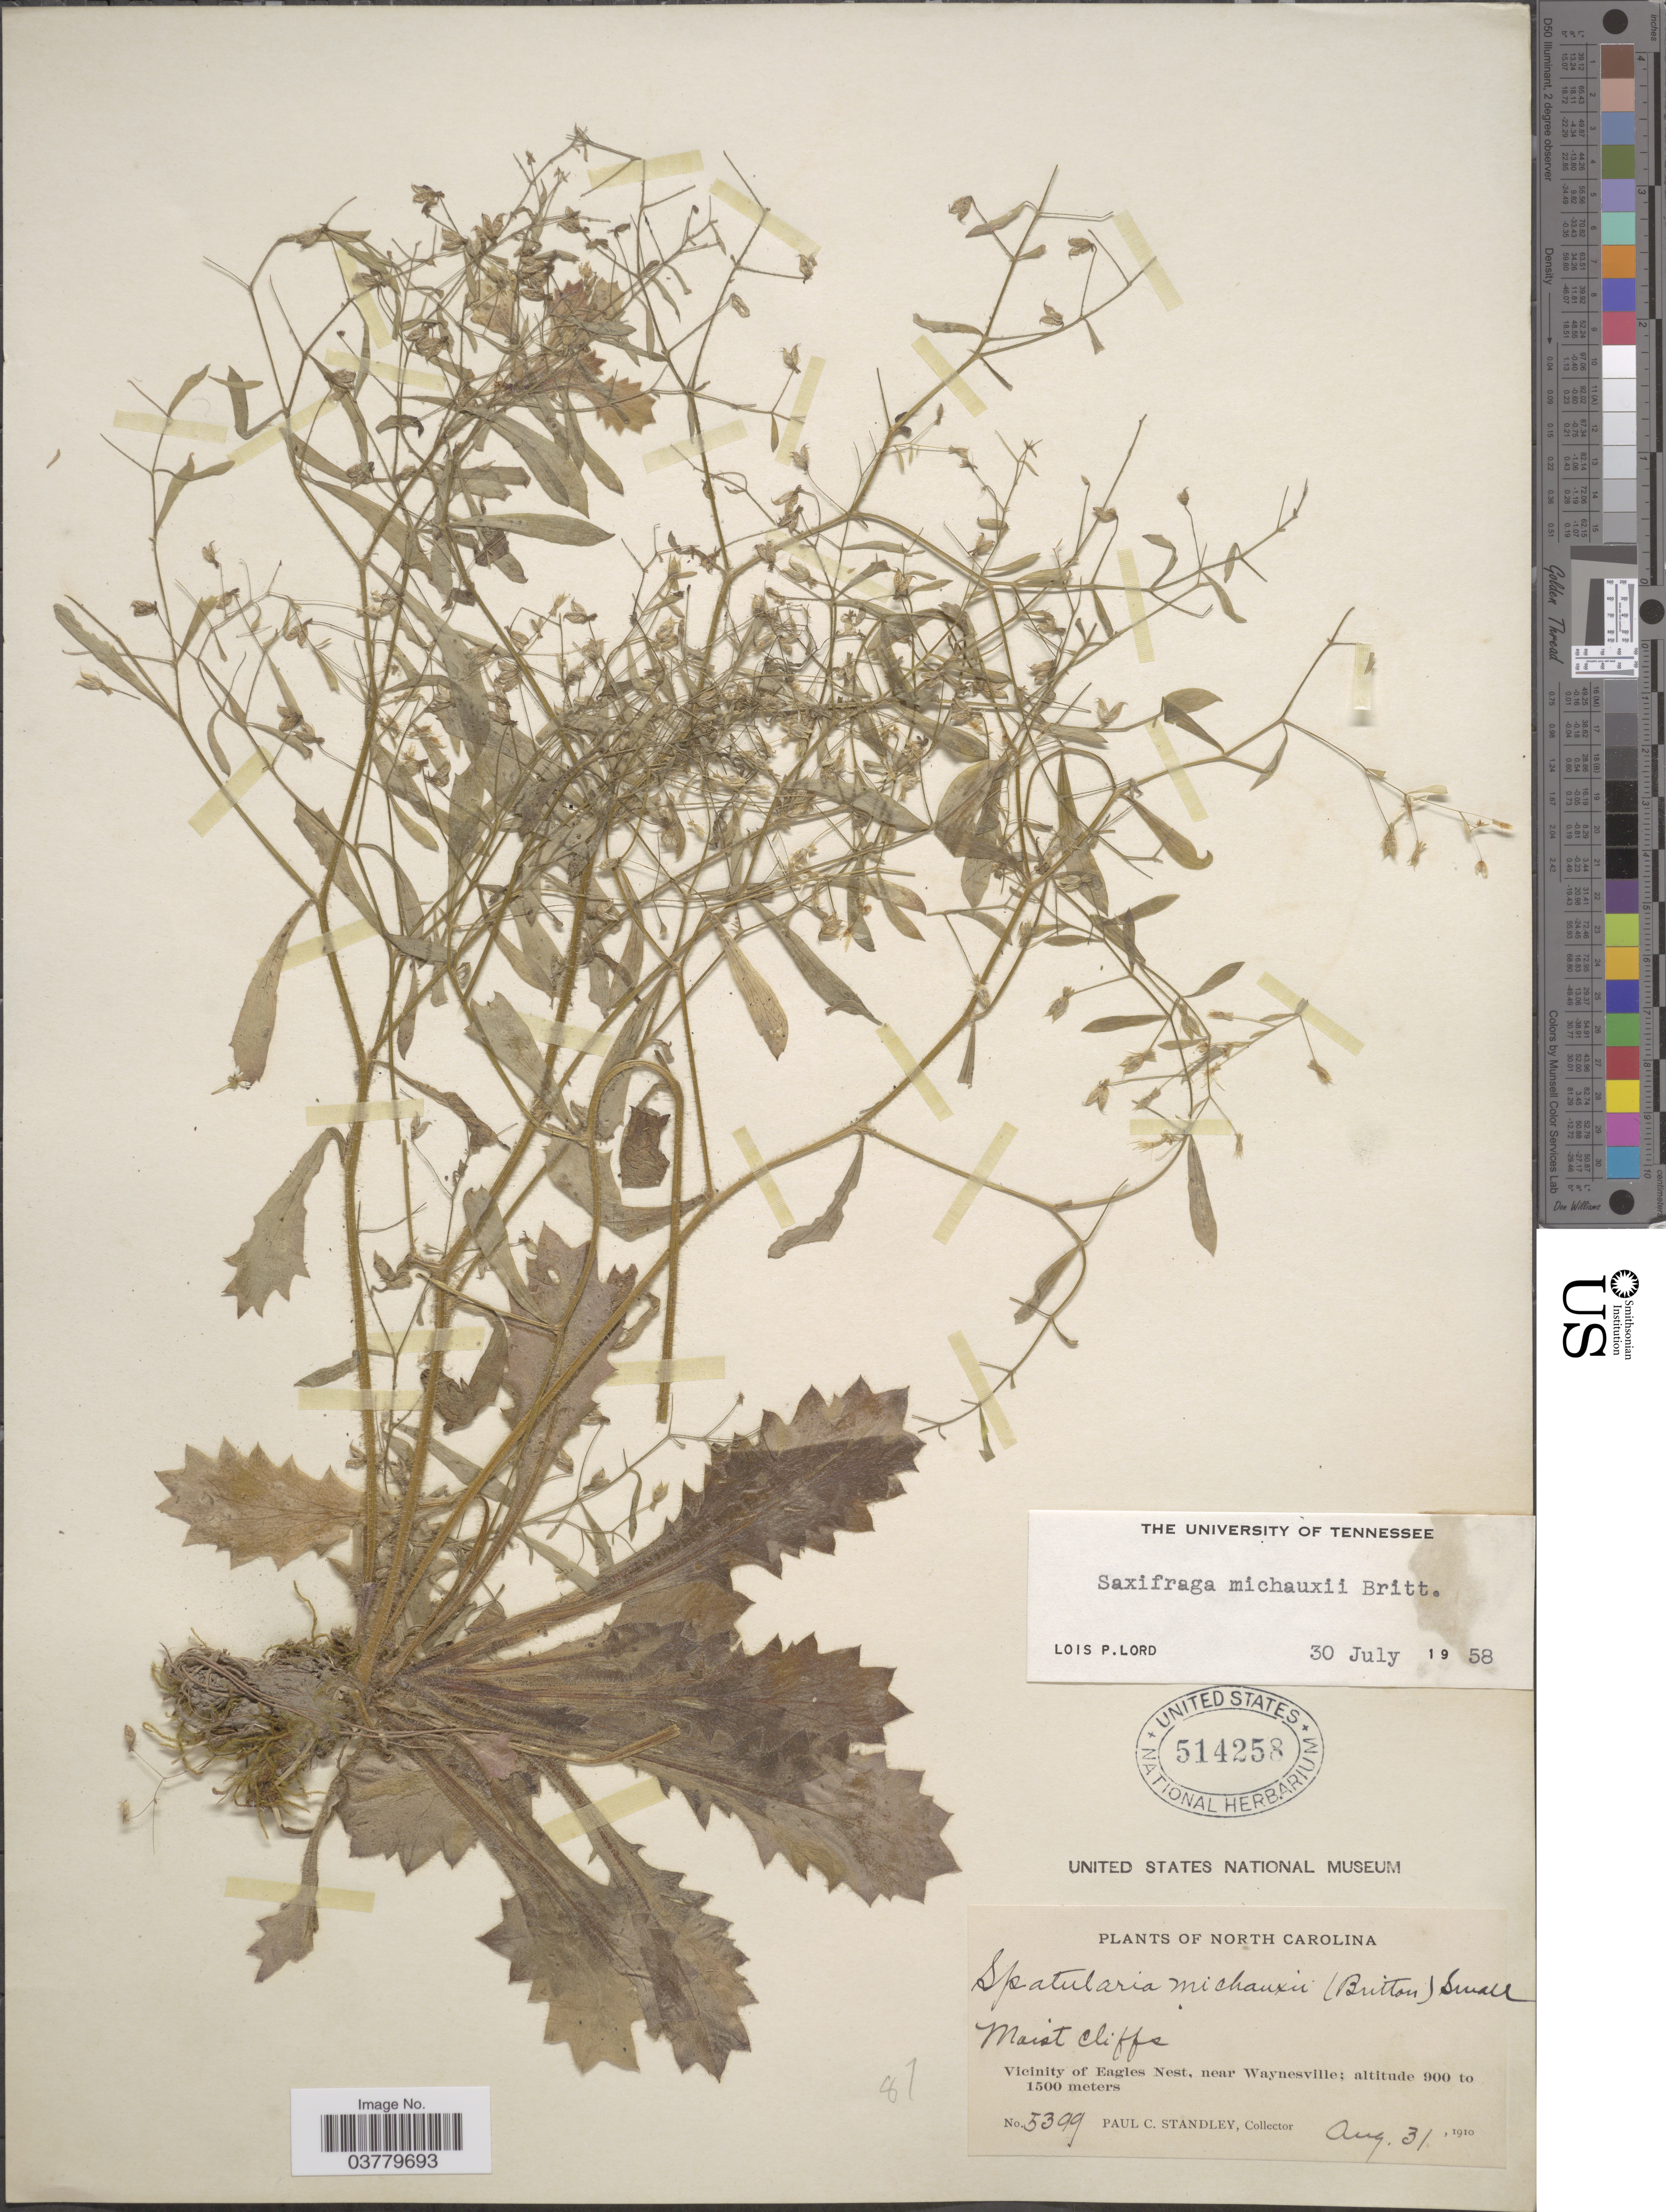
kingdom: Plantae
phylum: Tracheophyta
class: Magnoliopsida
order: Saxifragales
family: Saxifragaceae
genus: Micranthes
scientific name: Micranthes petiolaris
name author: (Raf.) Bush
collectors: P. C. Standley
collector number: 5399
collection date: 1910-08-31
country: United States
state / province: North Carolina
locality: Vicinity of Eagles Nest, near Waynesville.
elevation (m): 900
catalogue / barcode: US 514258